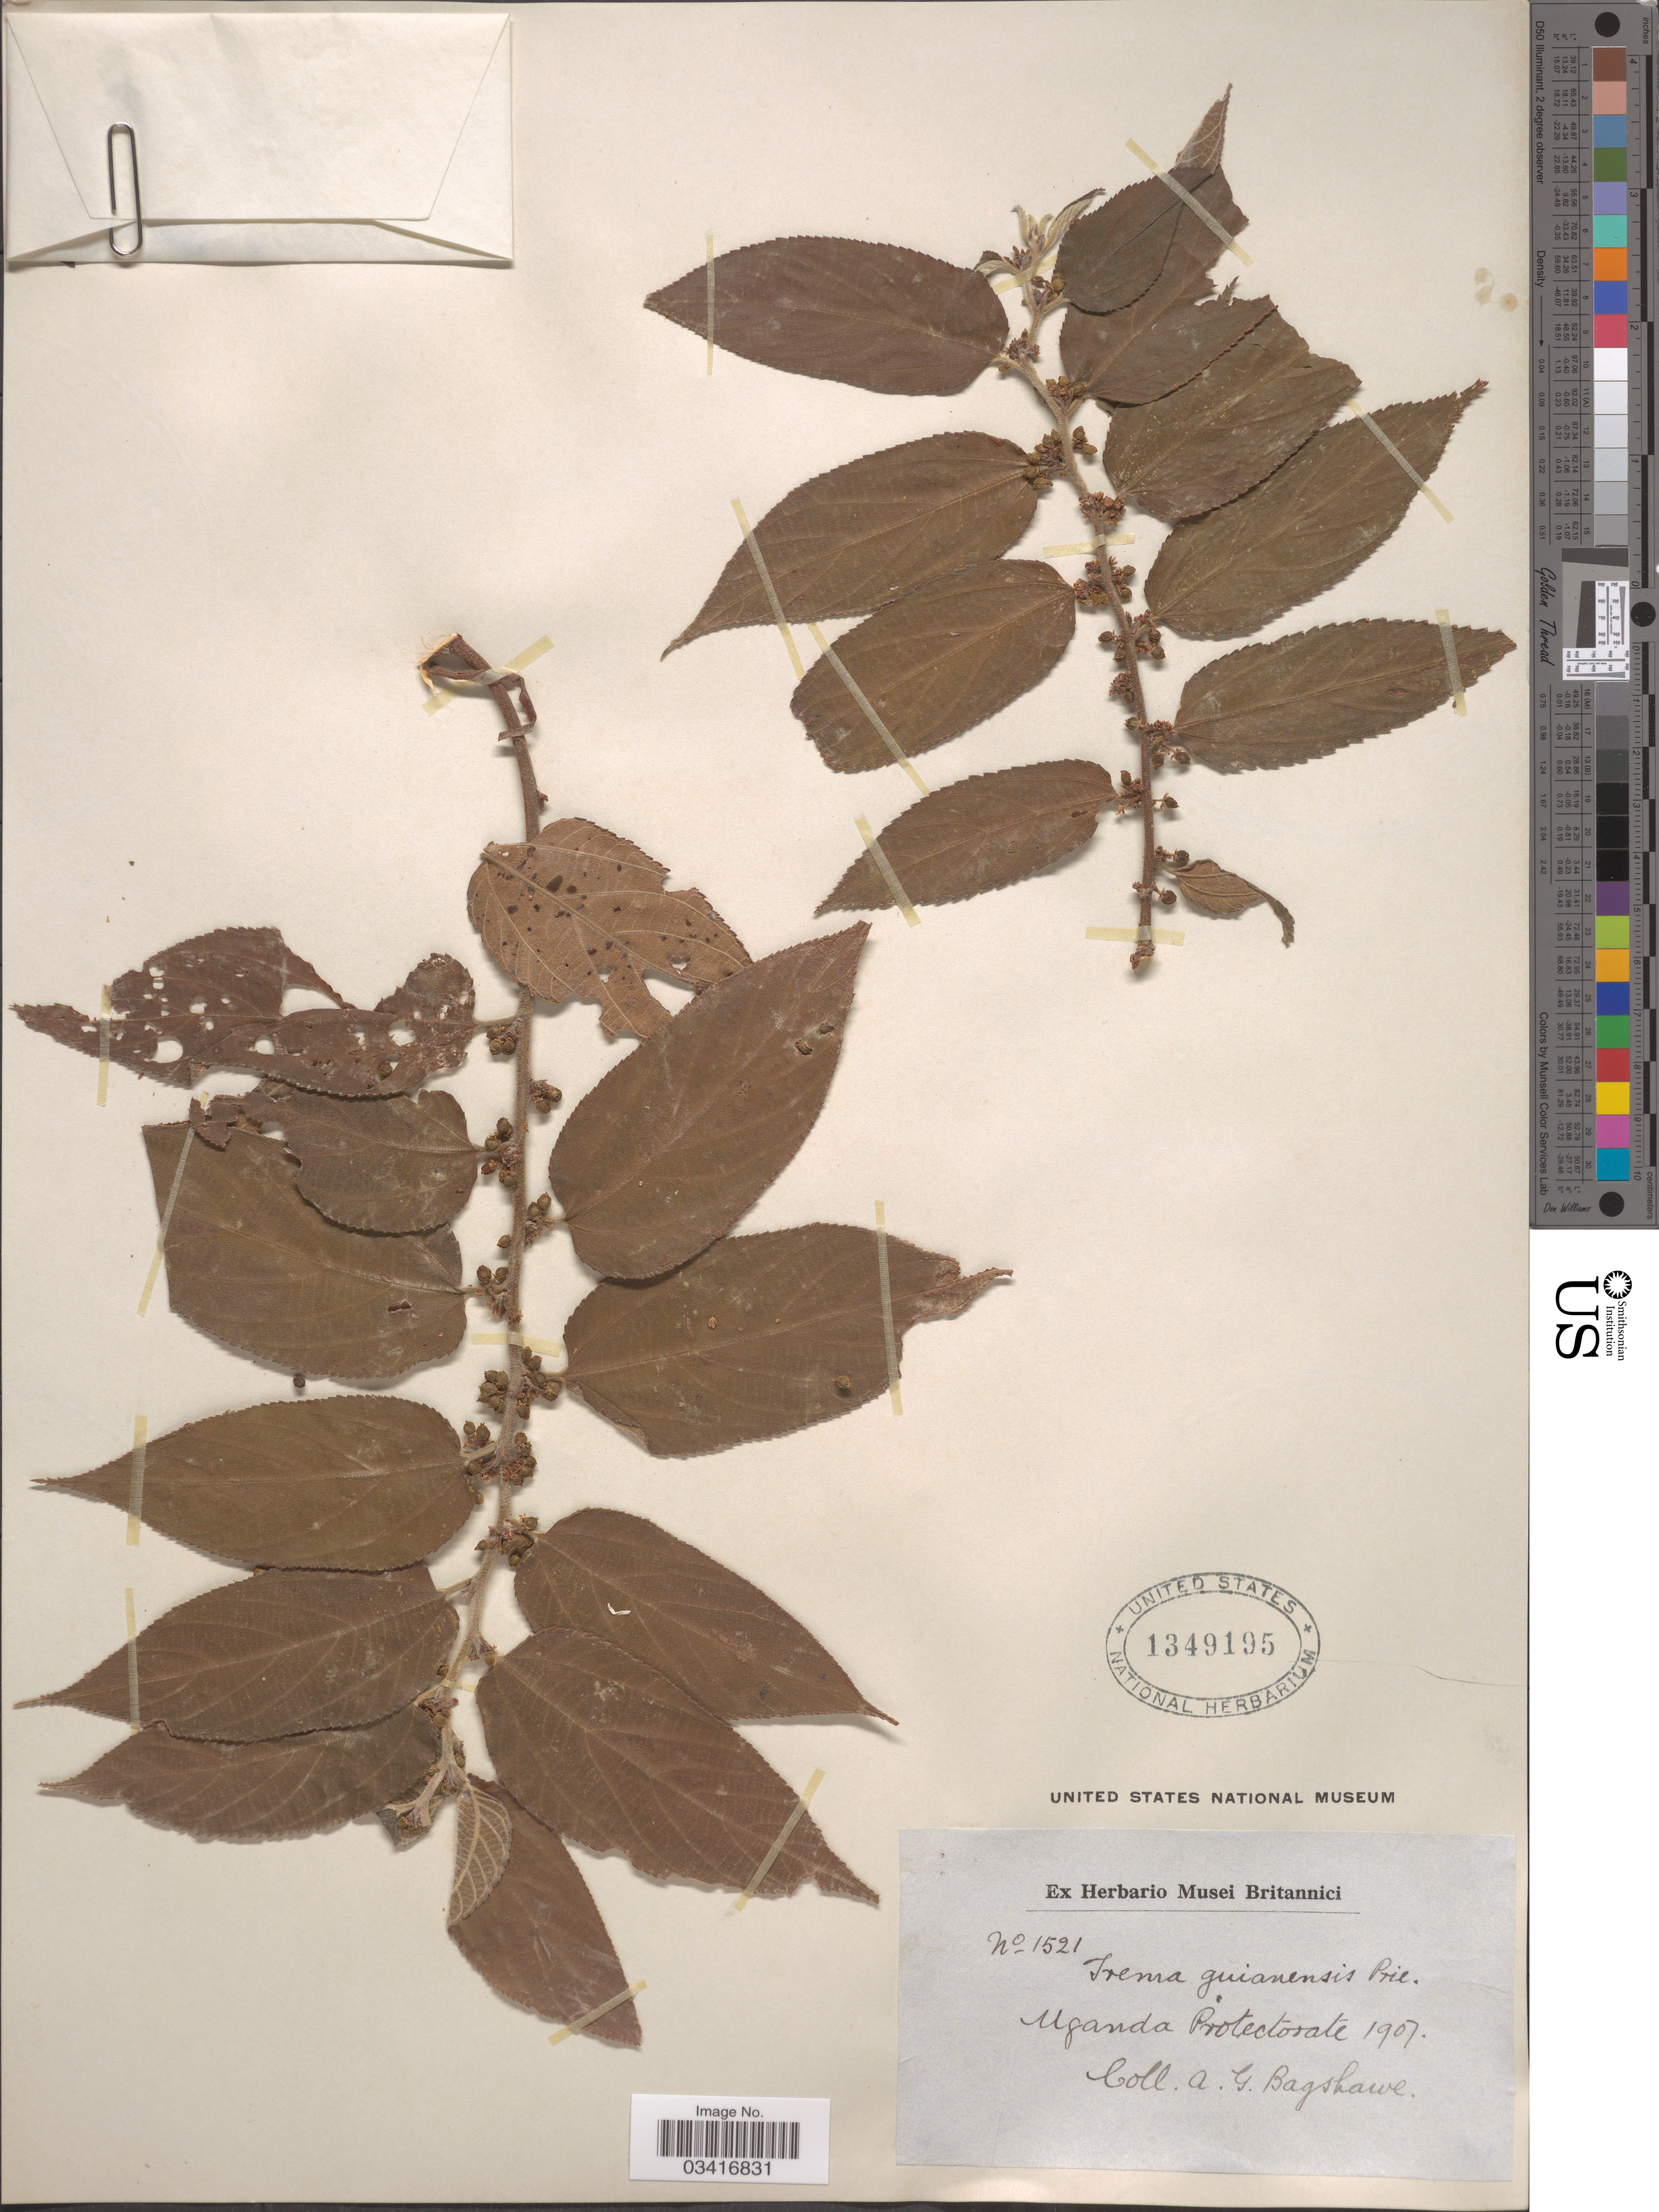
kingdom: Plantae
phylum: Tracheophyta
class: Magnoliopsida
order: Rosales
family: Cannabaceae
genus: Trema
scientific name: Trema guineense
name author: (Schumach. & Thonn.) Ficalho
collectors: A. Bagshawe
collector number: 1521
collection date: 1907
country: Uganda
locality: Protectorate.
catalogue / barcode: US 1349195